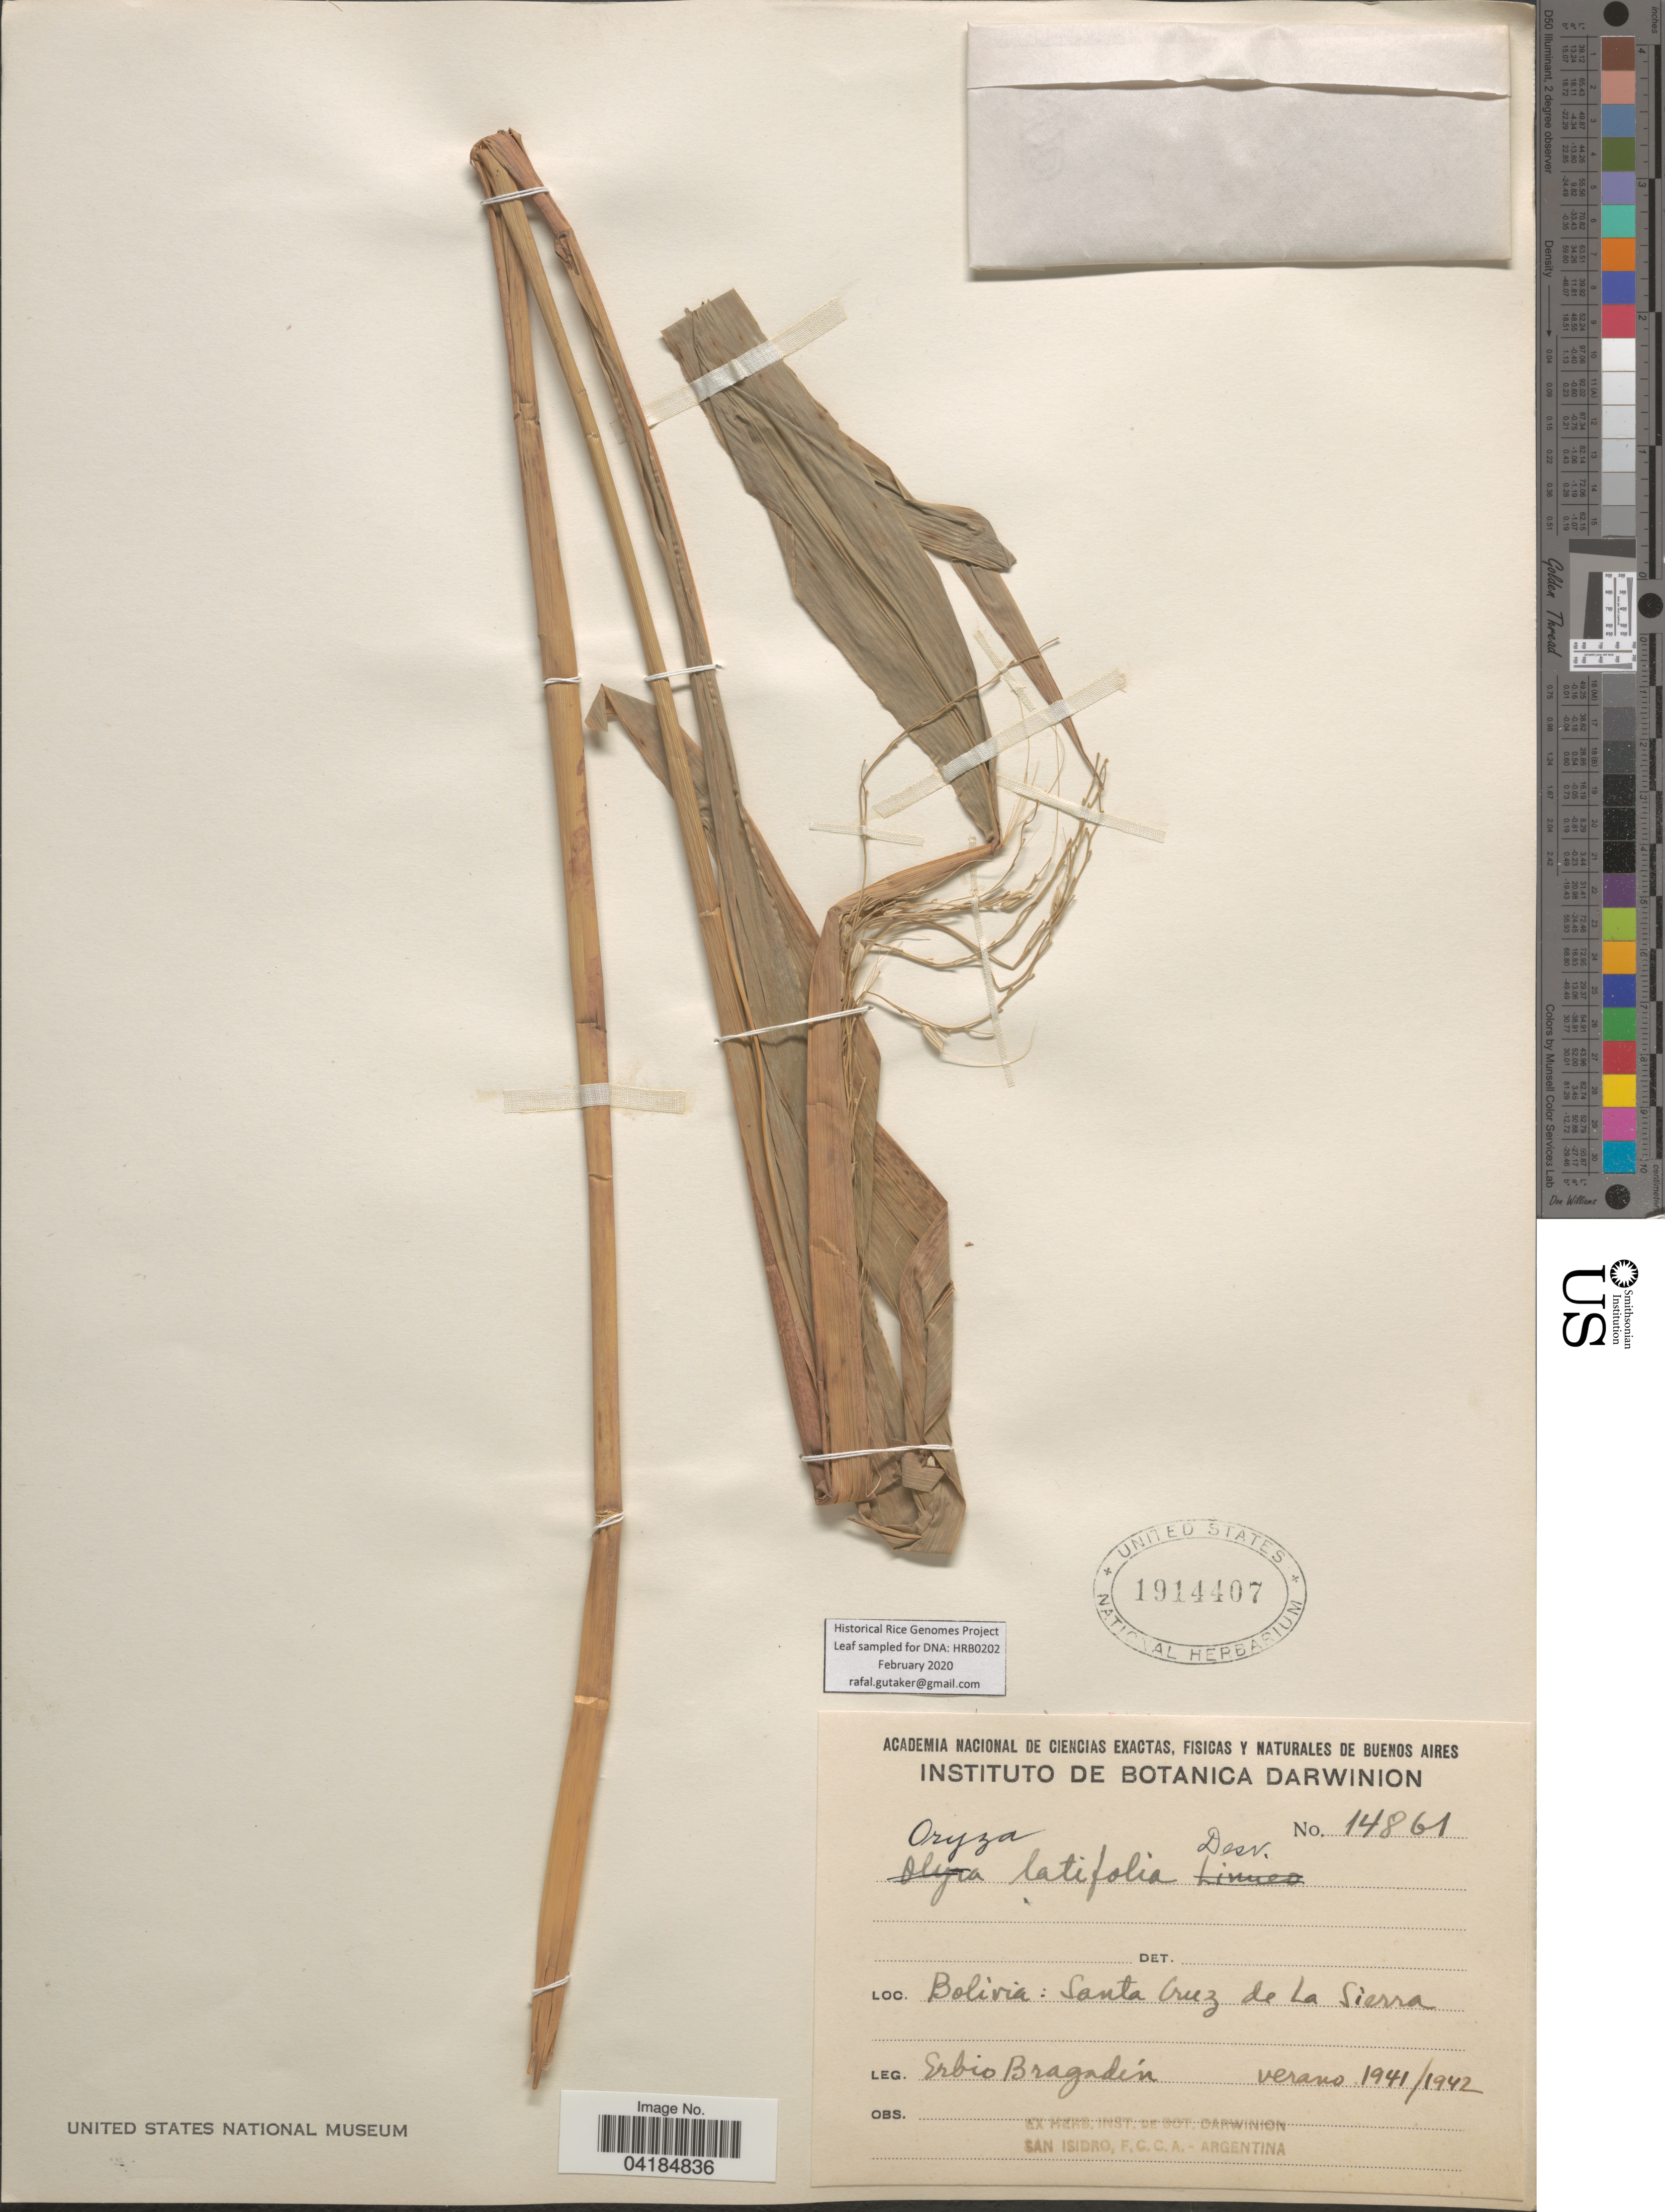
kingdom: Plantae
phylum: Tracheophyta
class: Liliopsida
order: Poales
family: Poaceae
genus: Oryza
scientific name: Oryza latifolia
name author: Desv.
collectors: E. Bragadín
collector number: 14861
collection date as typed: verano 1941/1942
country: Bolivia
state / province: Santa Cruz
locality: Santa Cruz de la Sierra.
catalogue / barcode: US 1914407